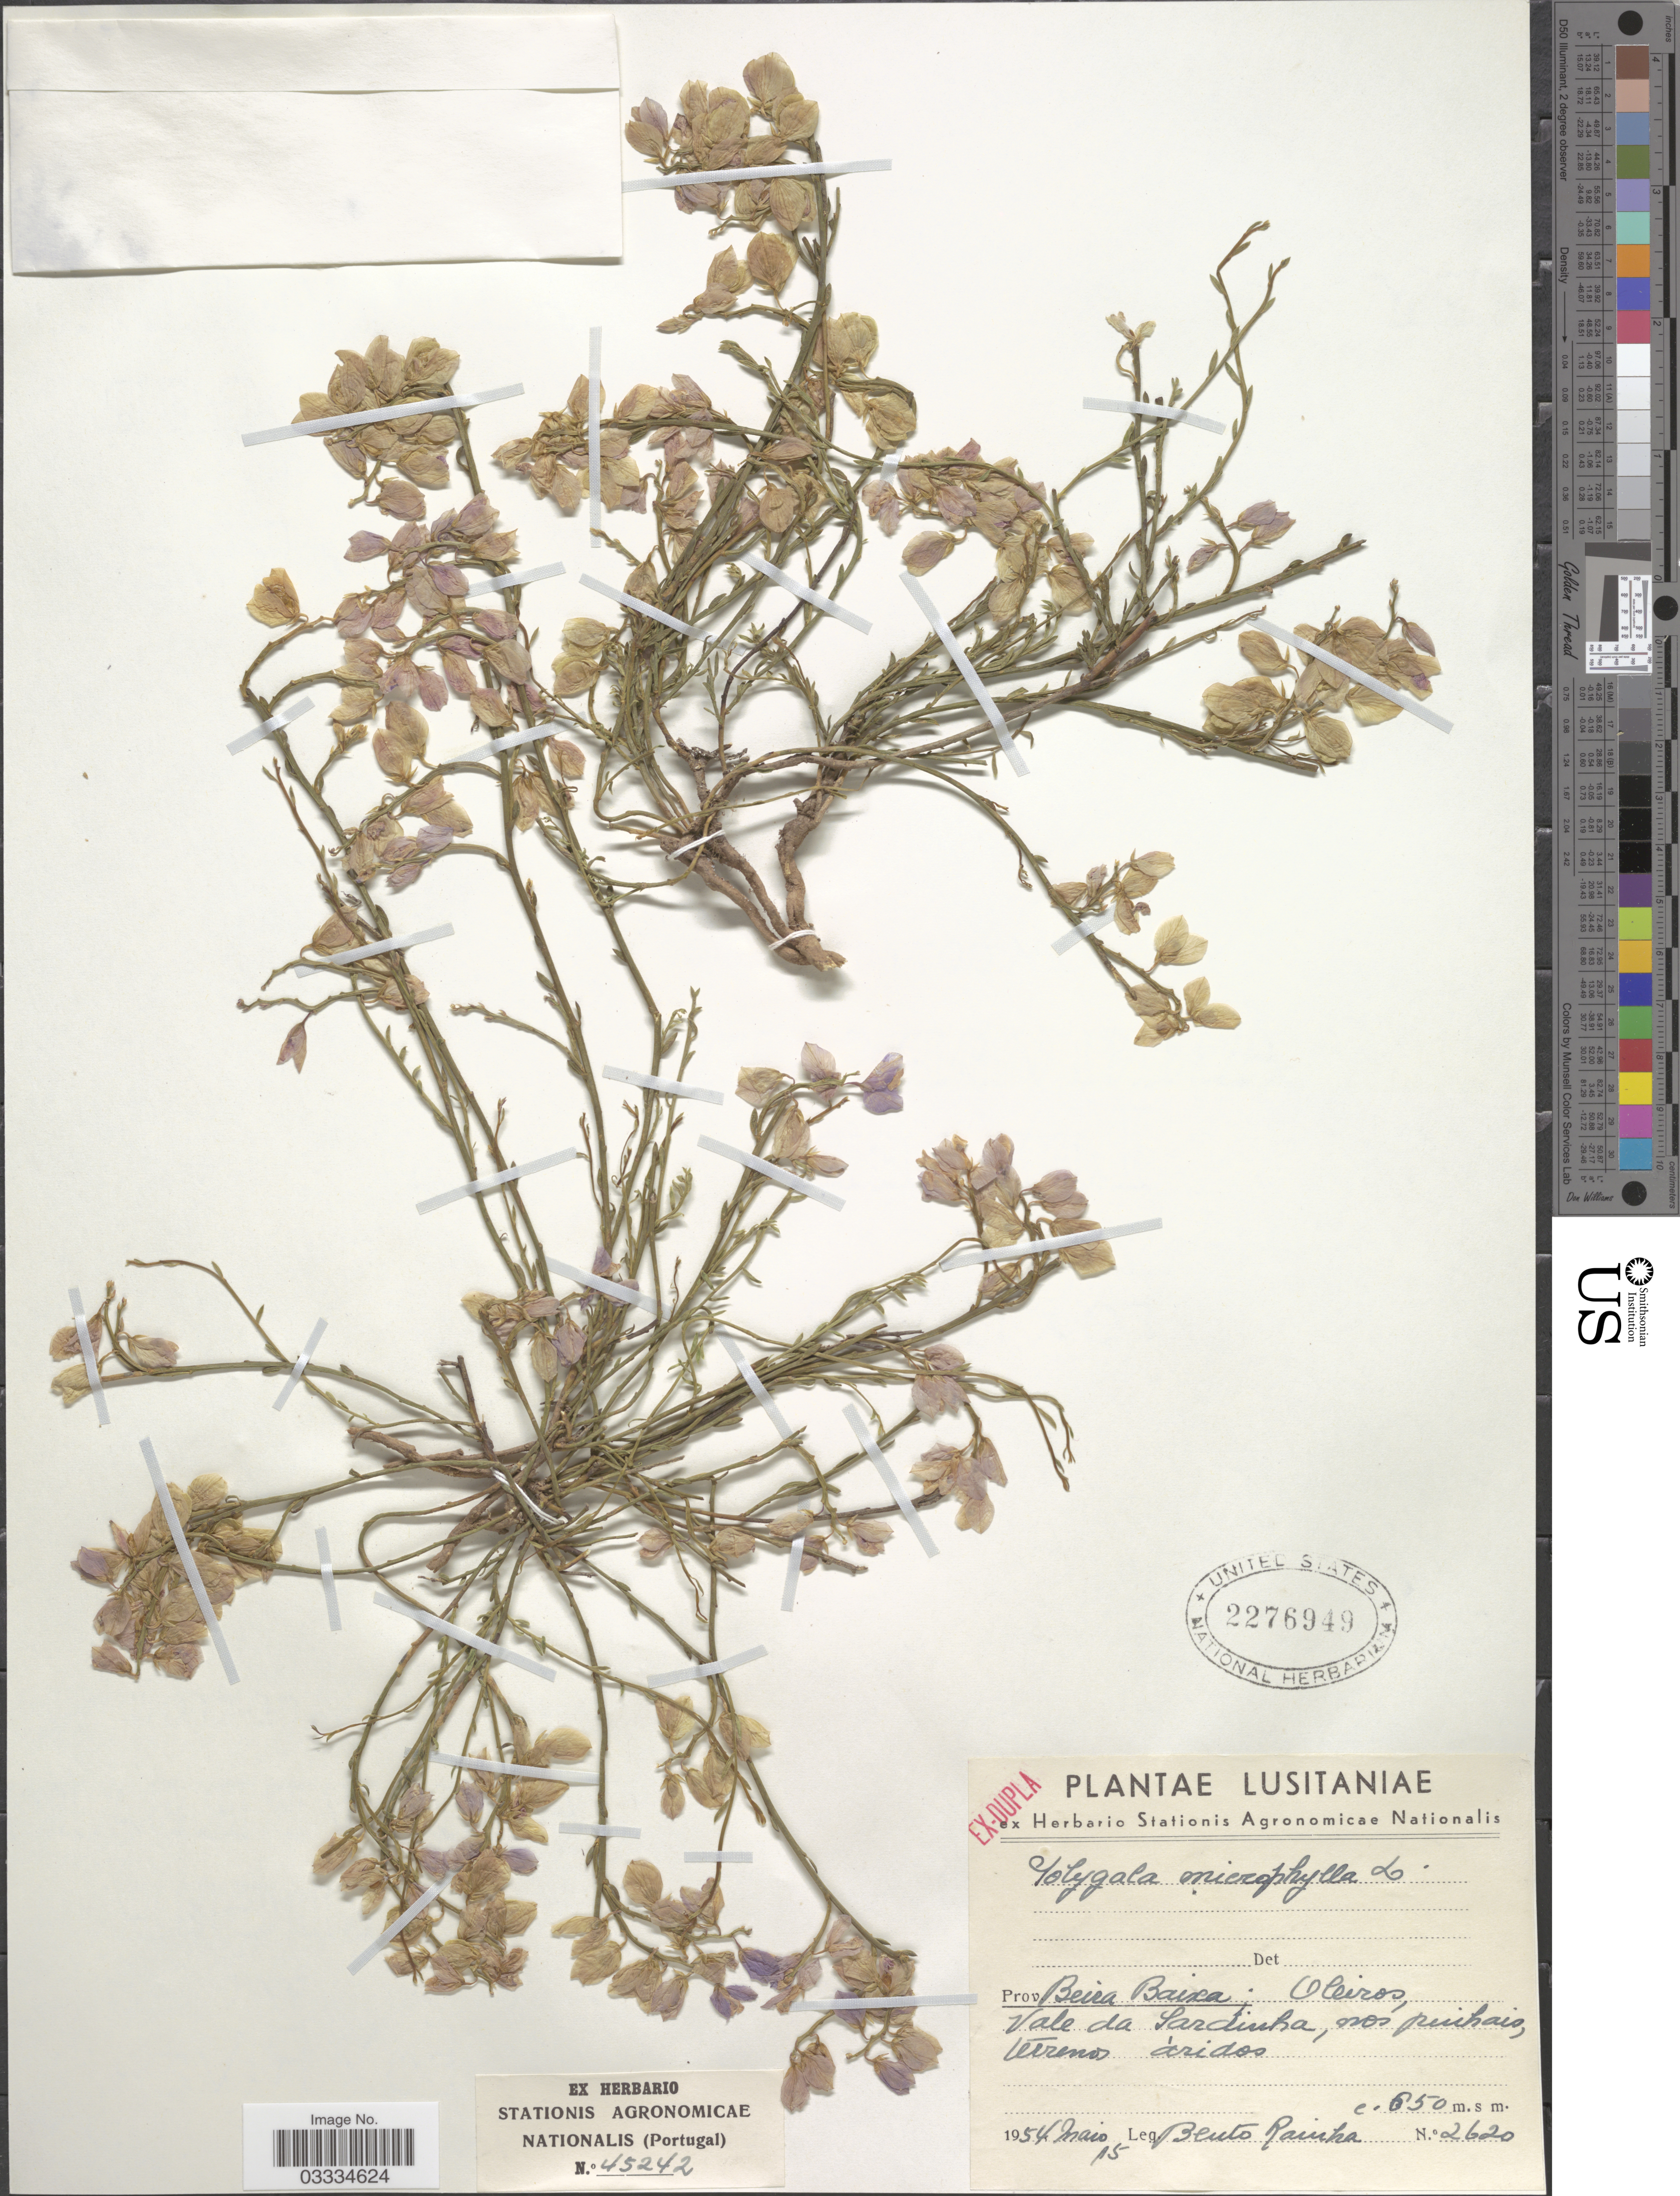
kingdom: Plantae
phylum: Tracheophyta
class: Magnoliopsida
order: Fabales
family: Polygalaceae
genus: Polygala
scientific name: Polygala microphylla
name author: L.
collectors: B. Rainha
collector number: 2620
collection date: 1954-05-15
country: Portugal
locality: Lusitaniae. Prov. Beira Baixa; Oleiros, Vale da Sardinha, nos pinhaio [interpreted] terreno aridos.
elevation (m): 650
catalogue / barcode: US 2276949